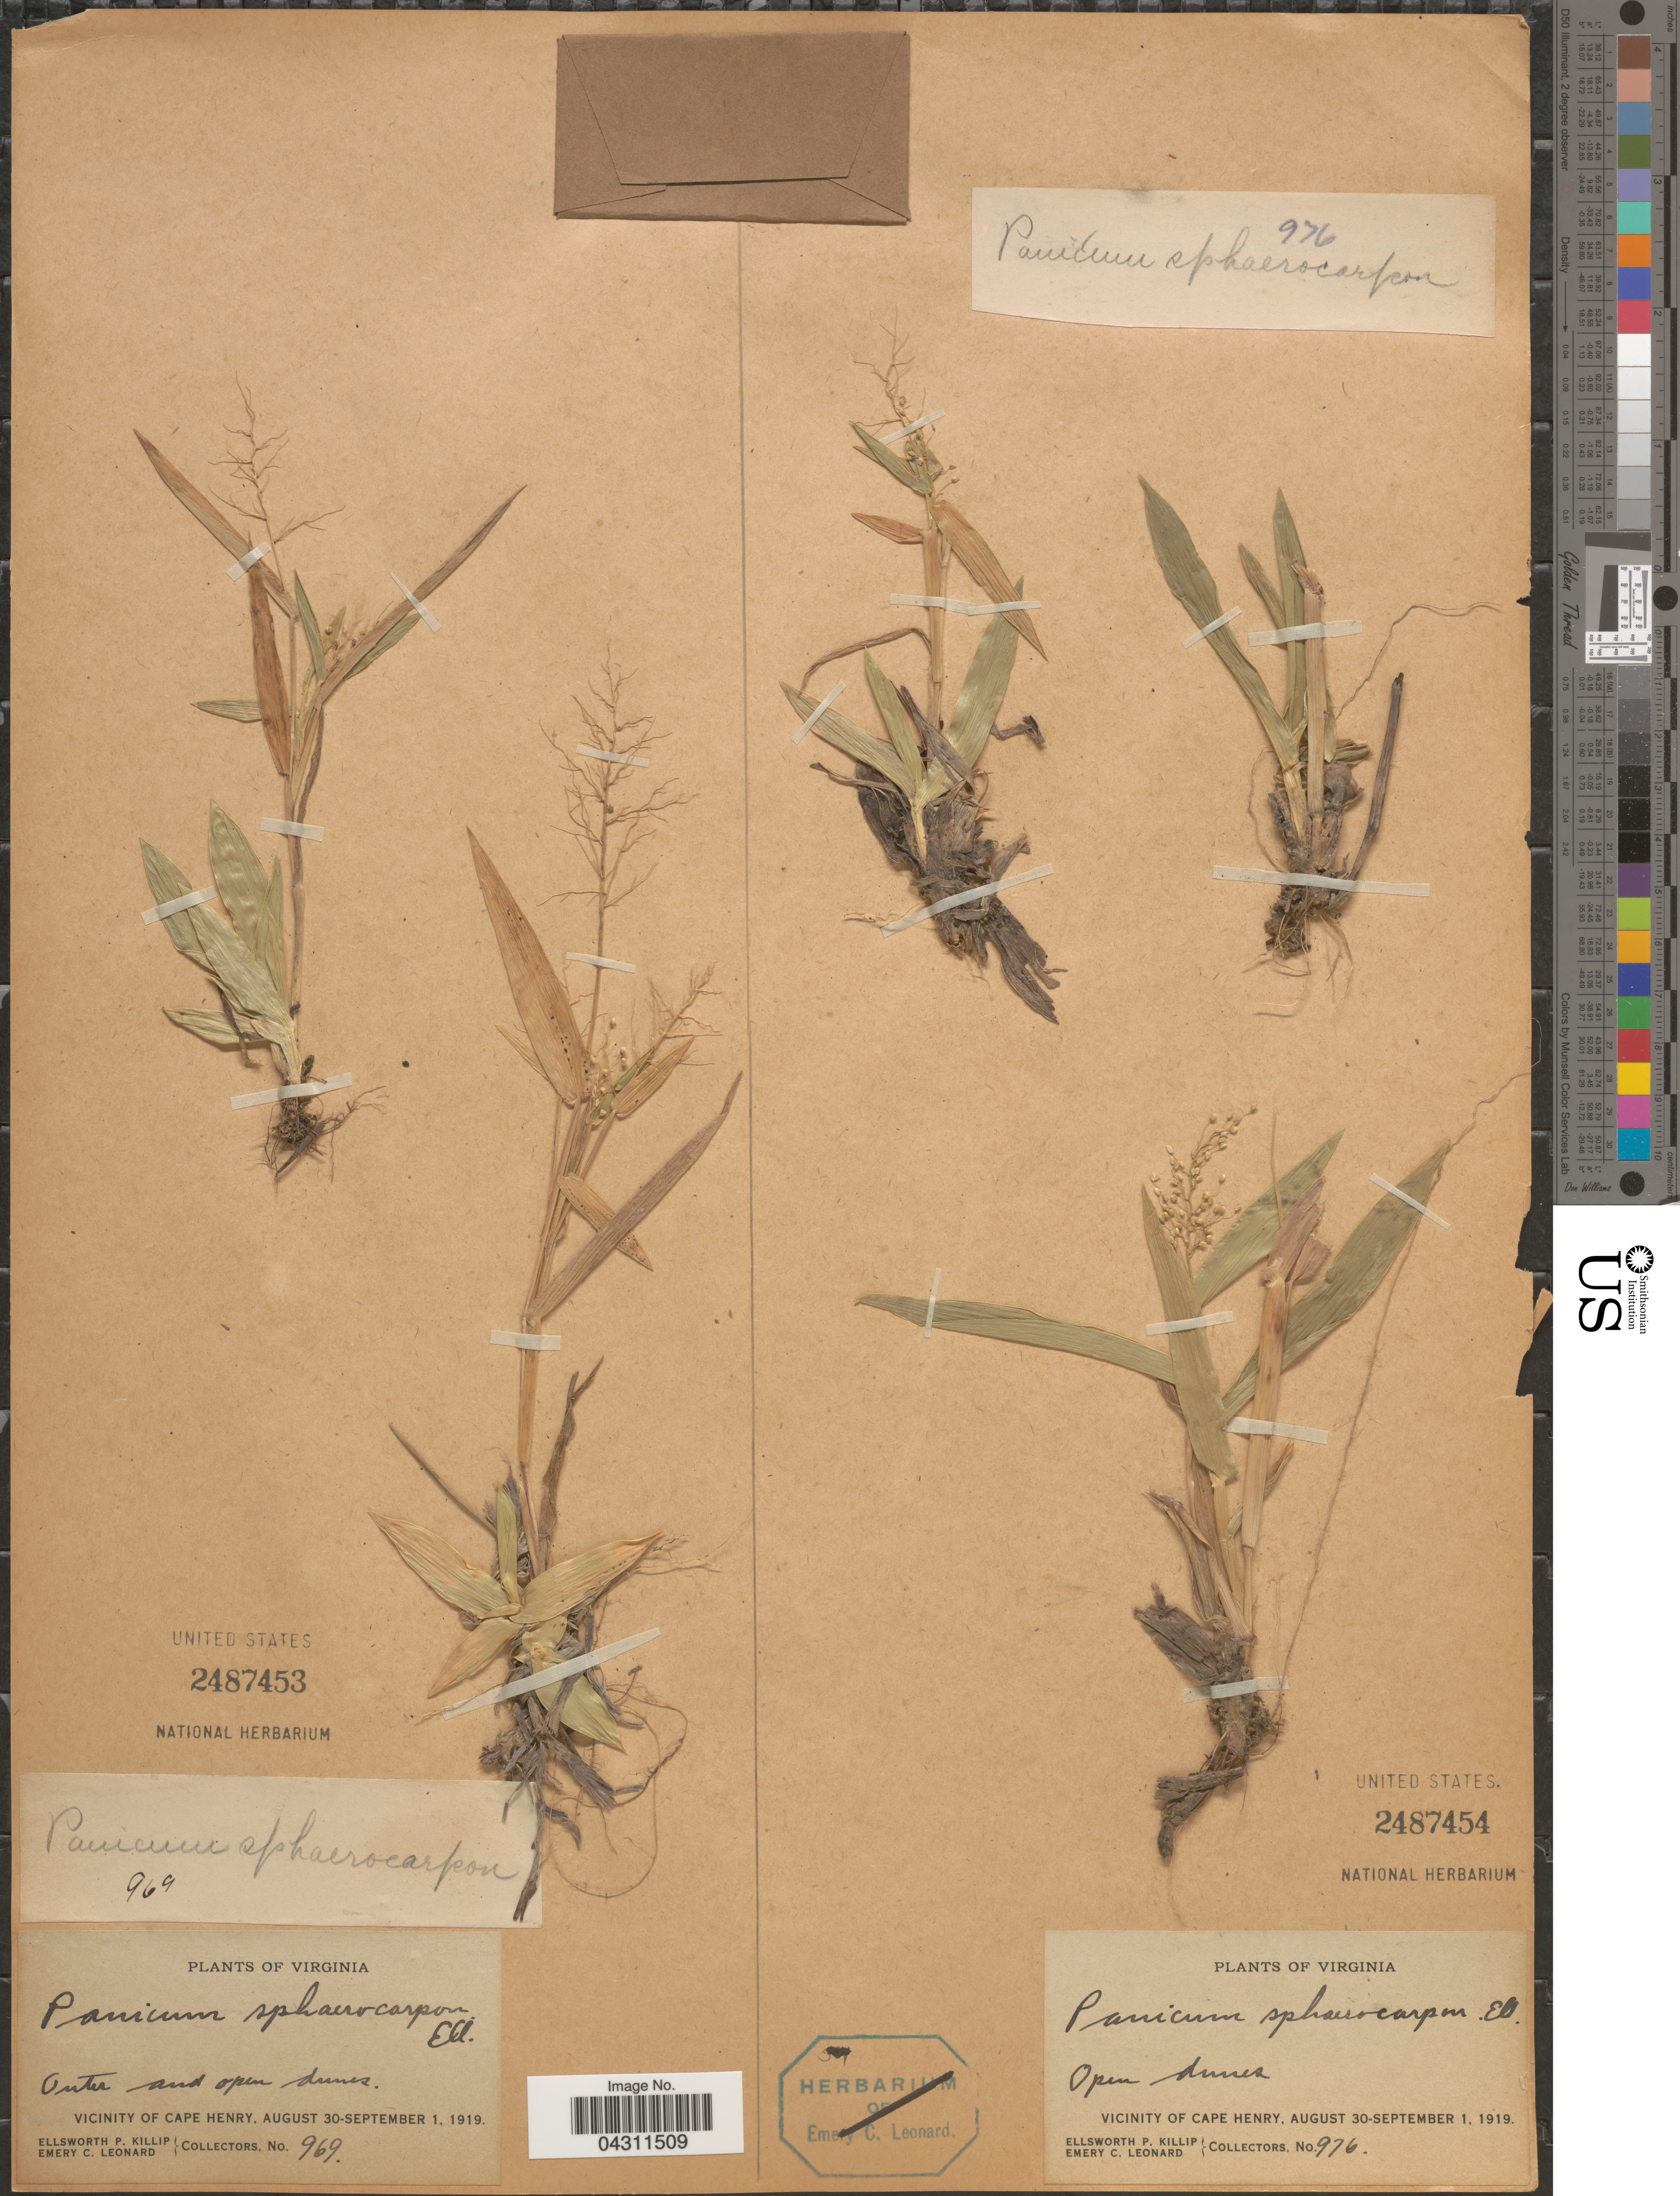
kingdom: Plantae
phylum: Tracheophyta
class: Liliopsida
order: Poales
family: Poaceae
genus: Dichanthelium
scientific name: Dichanthelium sphaerocarpon var. sphaerocarpon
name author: (Elliott) Gould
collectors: E. P. Killip & E. C. Leonard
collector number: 969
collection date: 1919-08-30/1919-09-01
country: United States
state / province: Virginia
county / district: City of Virginia Beach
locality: Outer and open dunes. Vicinity of Cape Henry.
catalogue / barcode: US 2487453